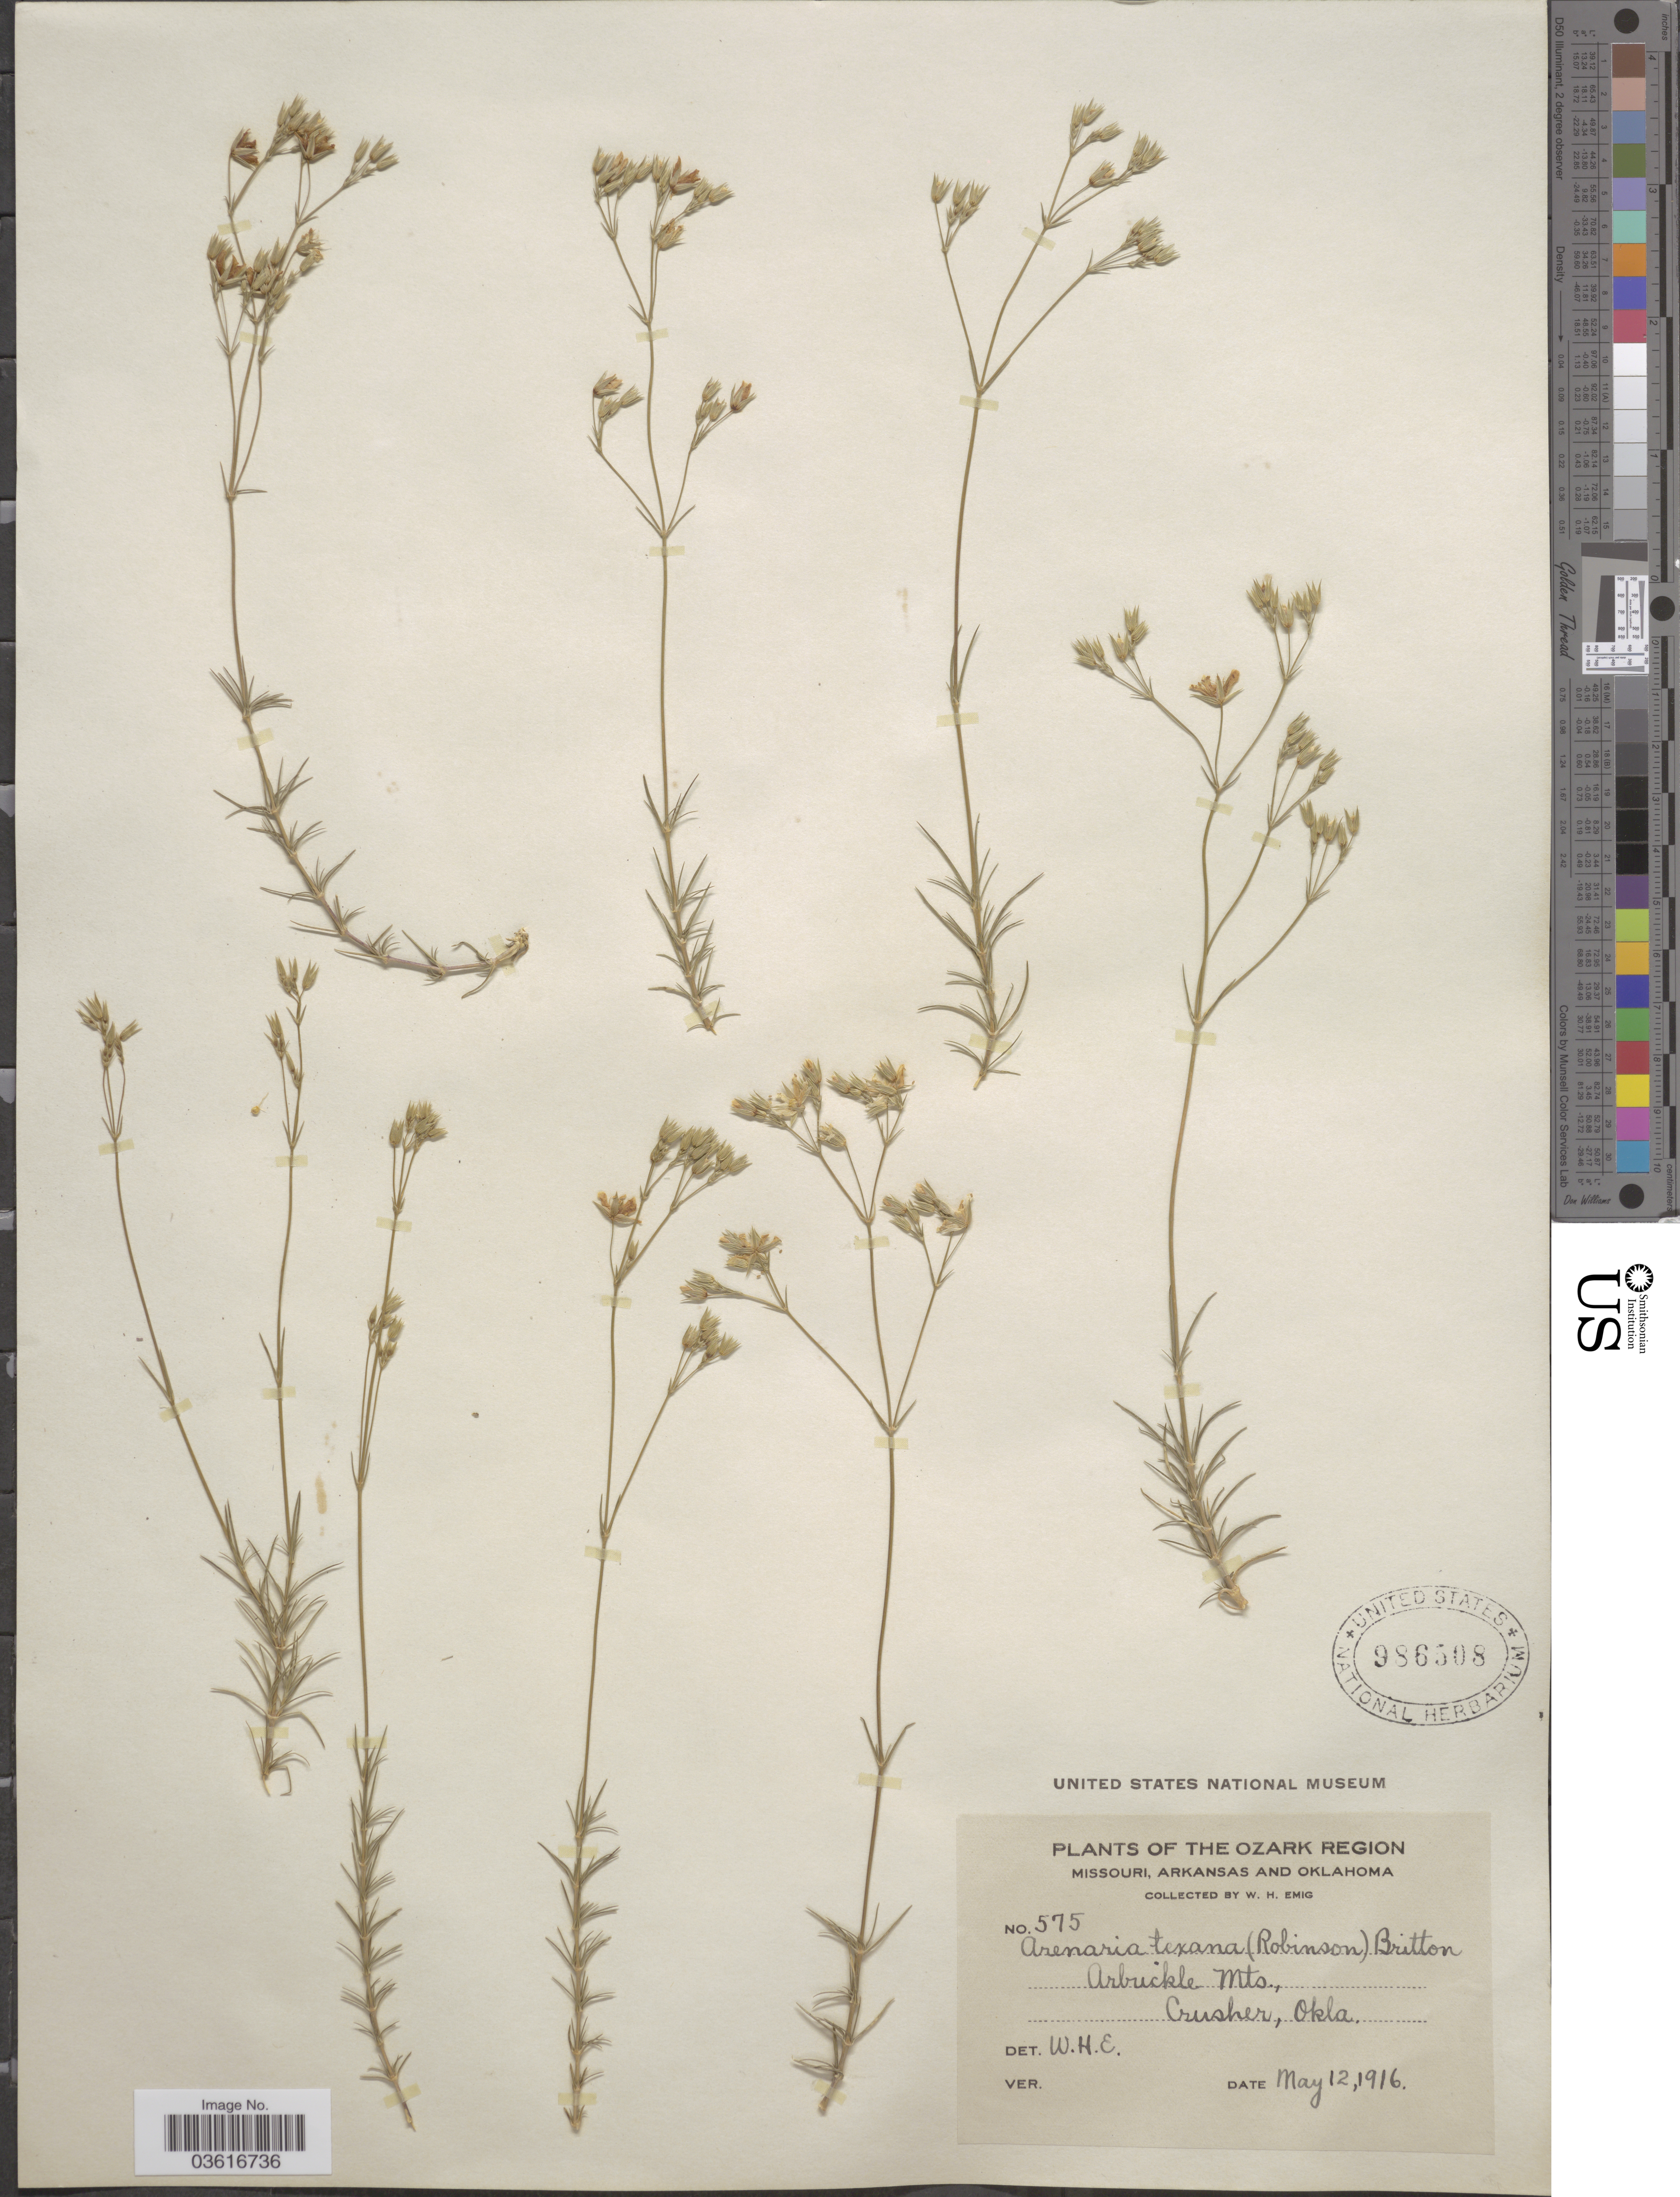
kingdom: Plantae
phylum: Tracheophyta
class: Magnoliopsida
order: Caryophyllales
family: Caryophyllaceae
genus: Minuartia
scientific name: Minuartia stricta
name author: (Sw.) Hiern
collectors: W. H. Emig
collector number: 575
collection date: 1916-05-12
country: United States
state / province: Oklahoma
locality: Ozark Region. Arbuckle Mts. Crusher.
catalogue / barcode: US 986508